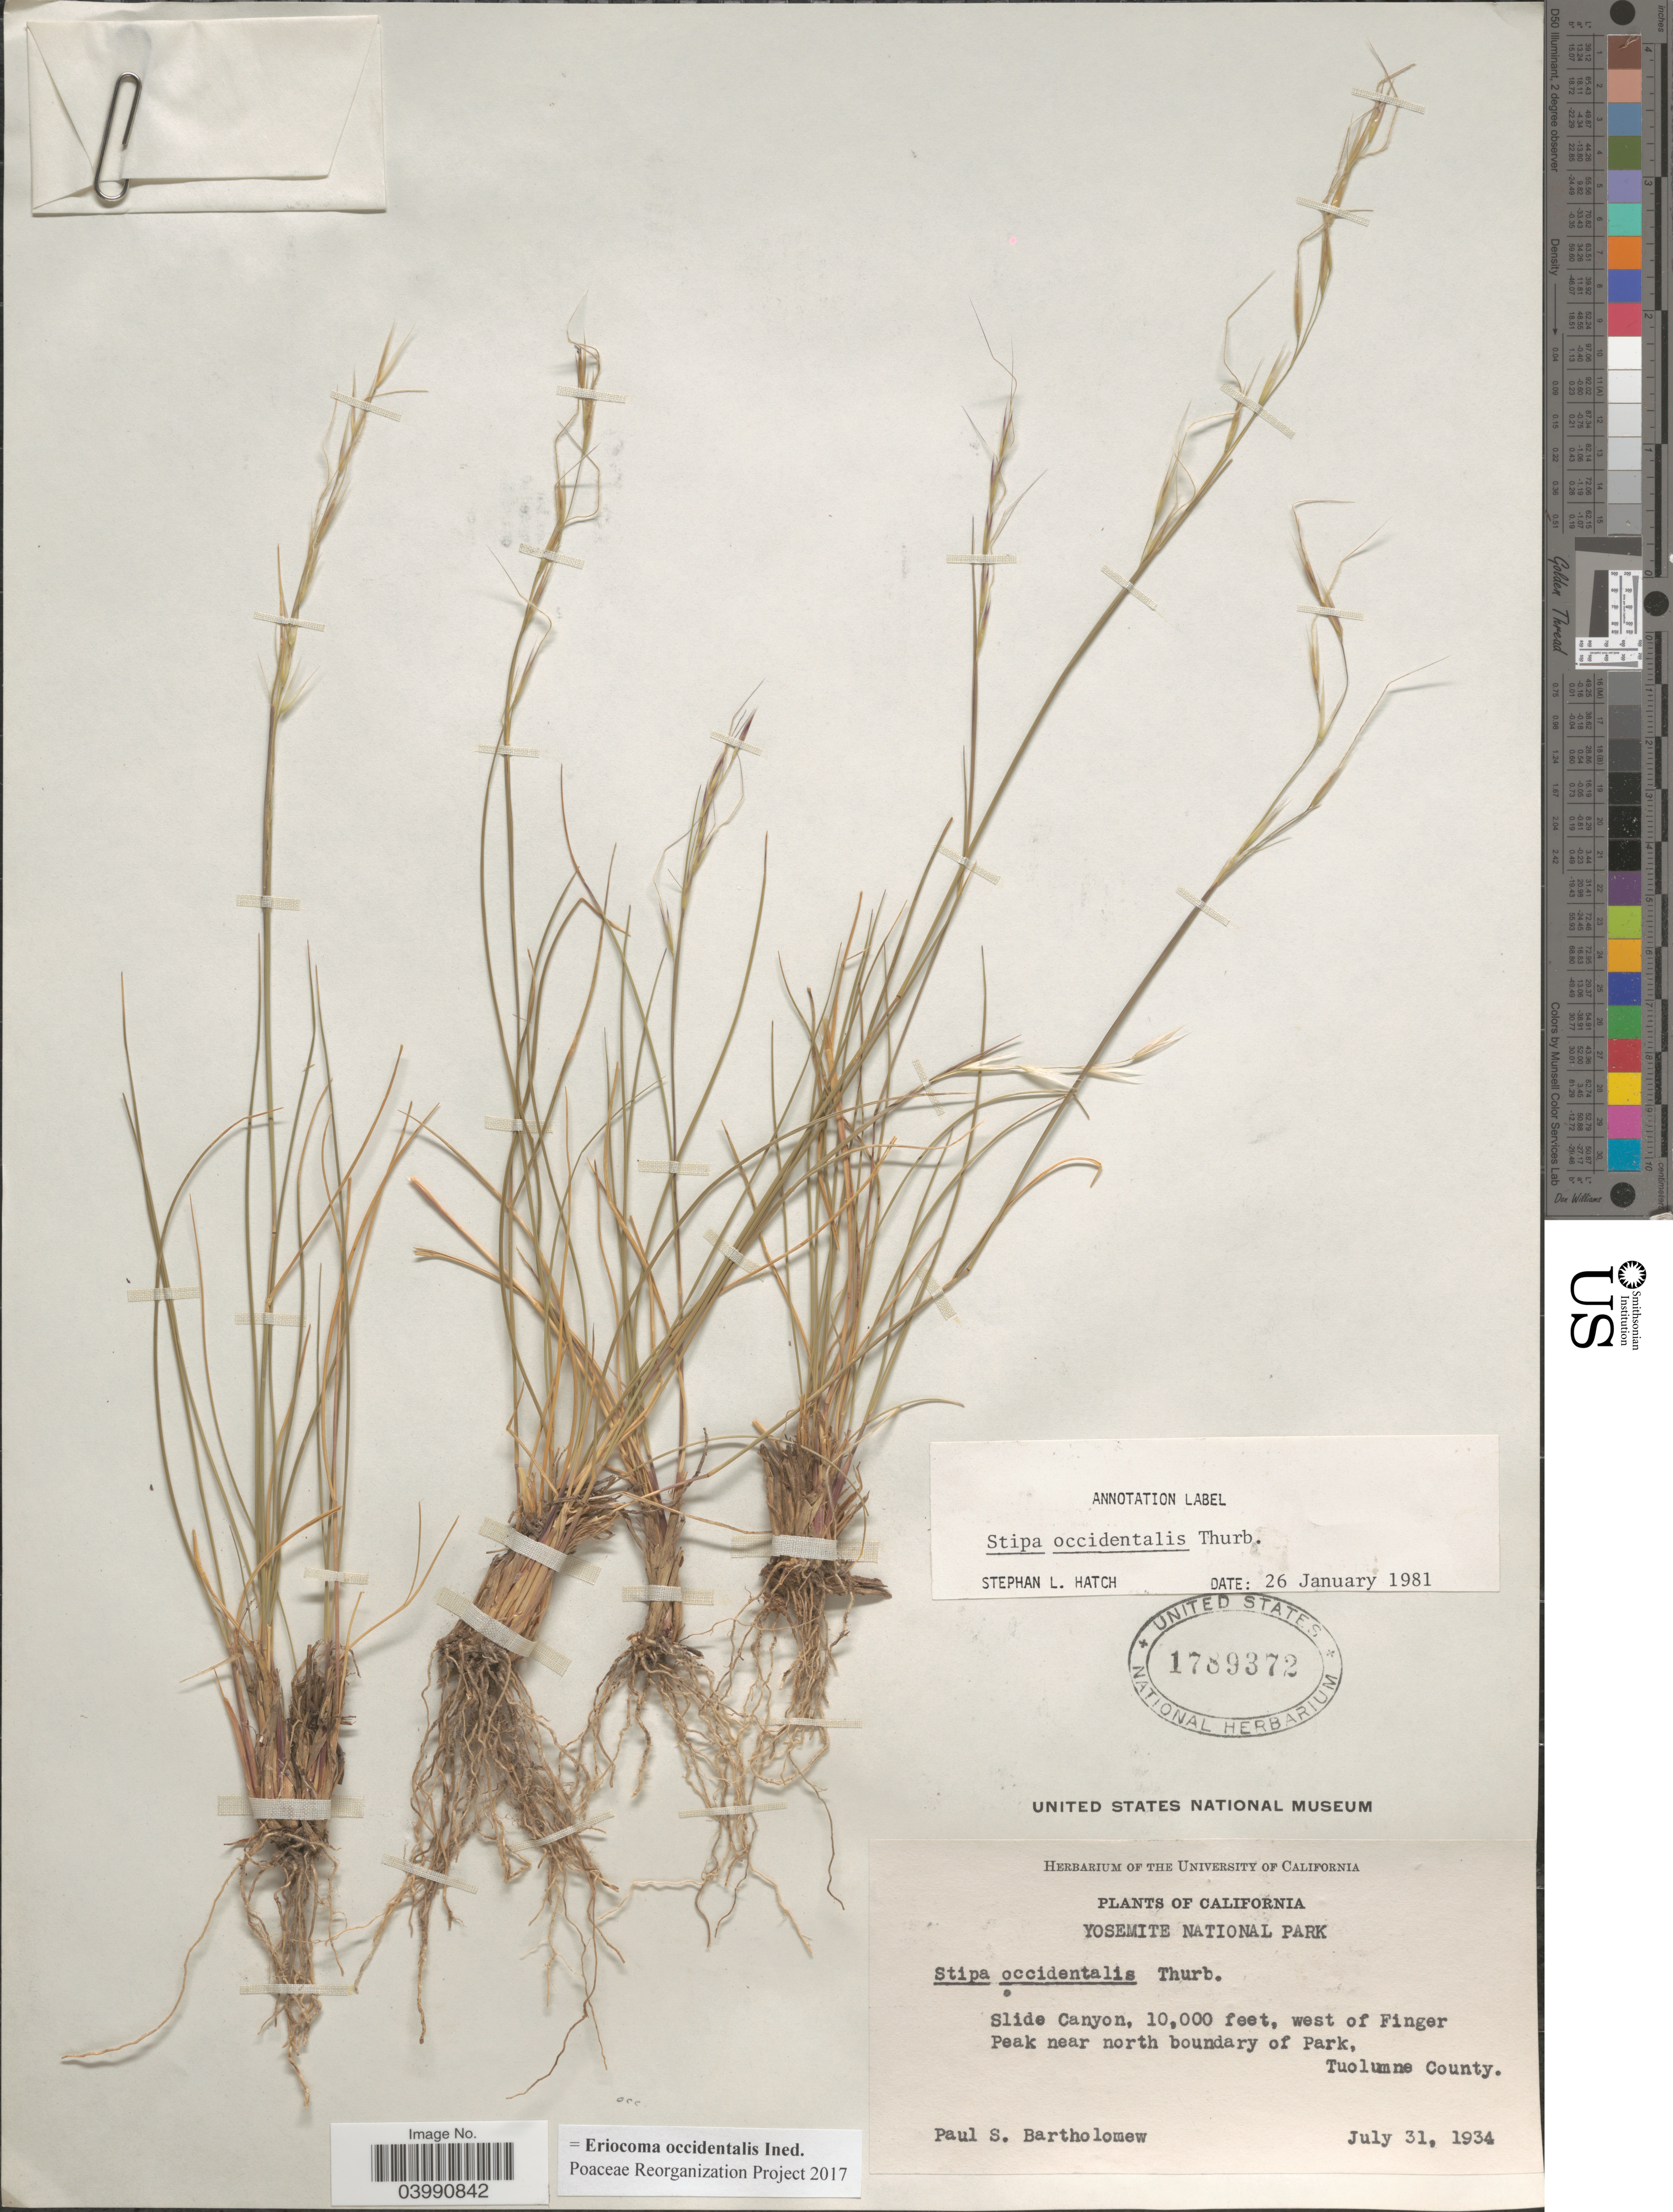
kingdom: Plantae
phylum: Tracheophyta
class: Liliopsida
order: Poales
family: Poaceae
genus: Eriocoma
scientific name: Eriocoma occidentalis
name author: (Thurb. ex S. Watson) Romasch.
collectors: P. Bartholomew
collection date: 1934-07-31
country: United States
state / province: California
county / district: Tuolumne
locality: Yosemite National Park. Slide Canyon, west of Finger Peak near north boundary of Park, Tuolumne County.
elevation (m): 3048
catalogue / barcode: US 1789372